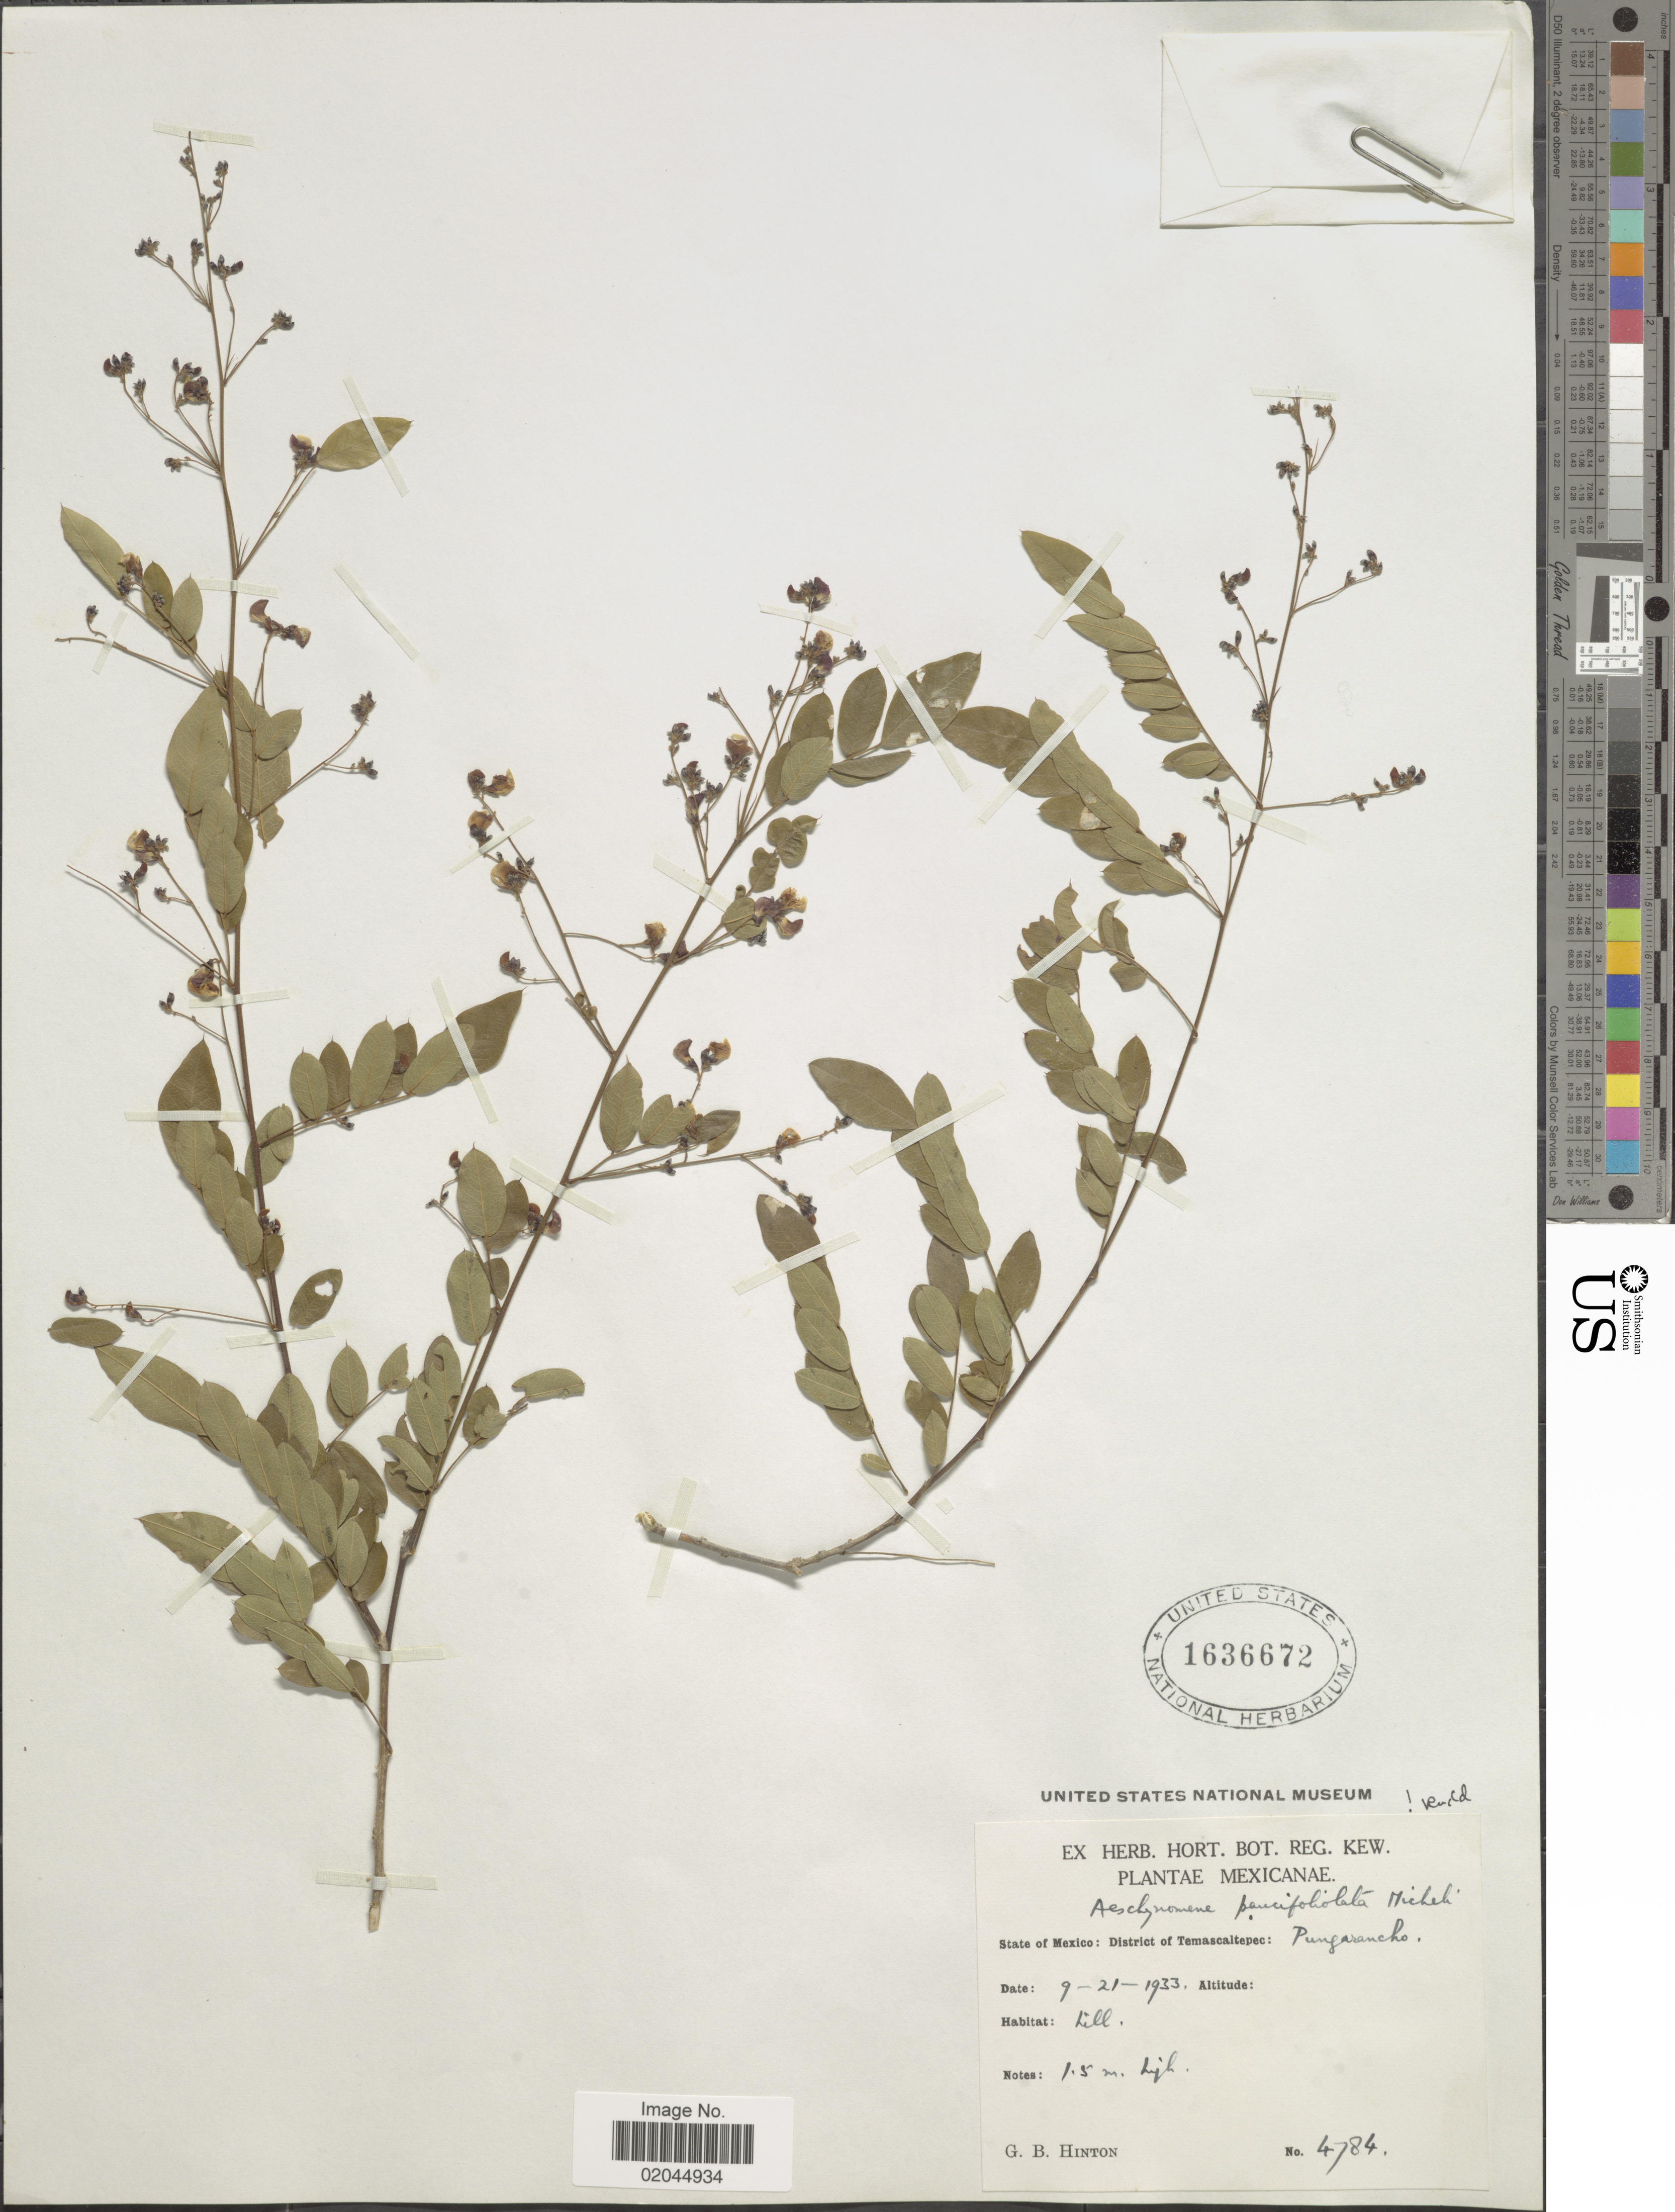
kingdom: Plantae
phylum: Tracheophyta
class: Magnoliopsida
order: Fabales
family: Fabaceae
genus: Aeschynomene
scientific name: Aeschynomene paucifoliolata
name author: Micheli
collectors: G. B. Hinton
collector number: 4784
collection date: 1933-09-21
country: Mexico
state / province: México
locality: State of Mexico: District of Temascaltepec: Pungarancho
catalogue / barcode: US 1636672